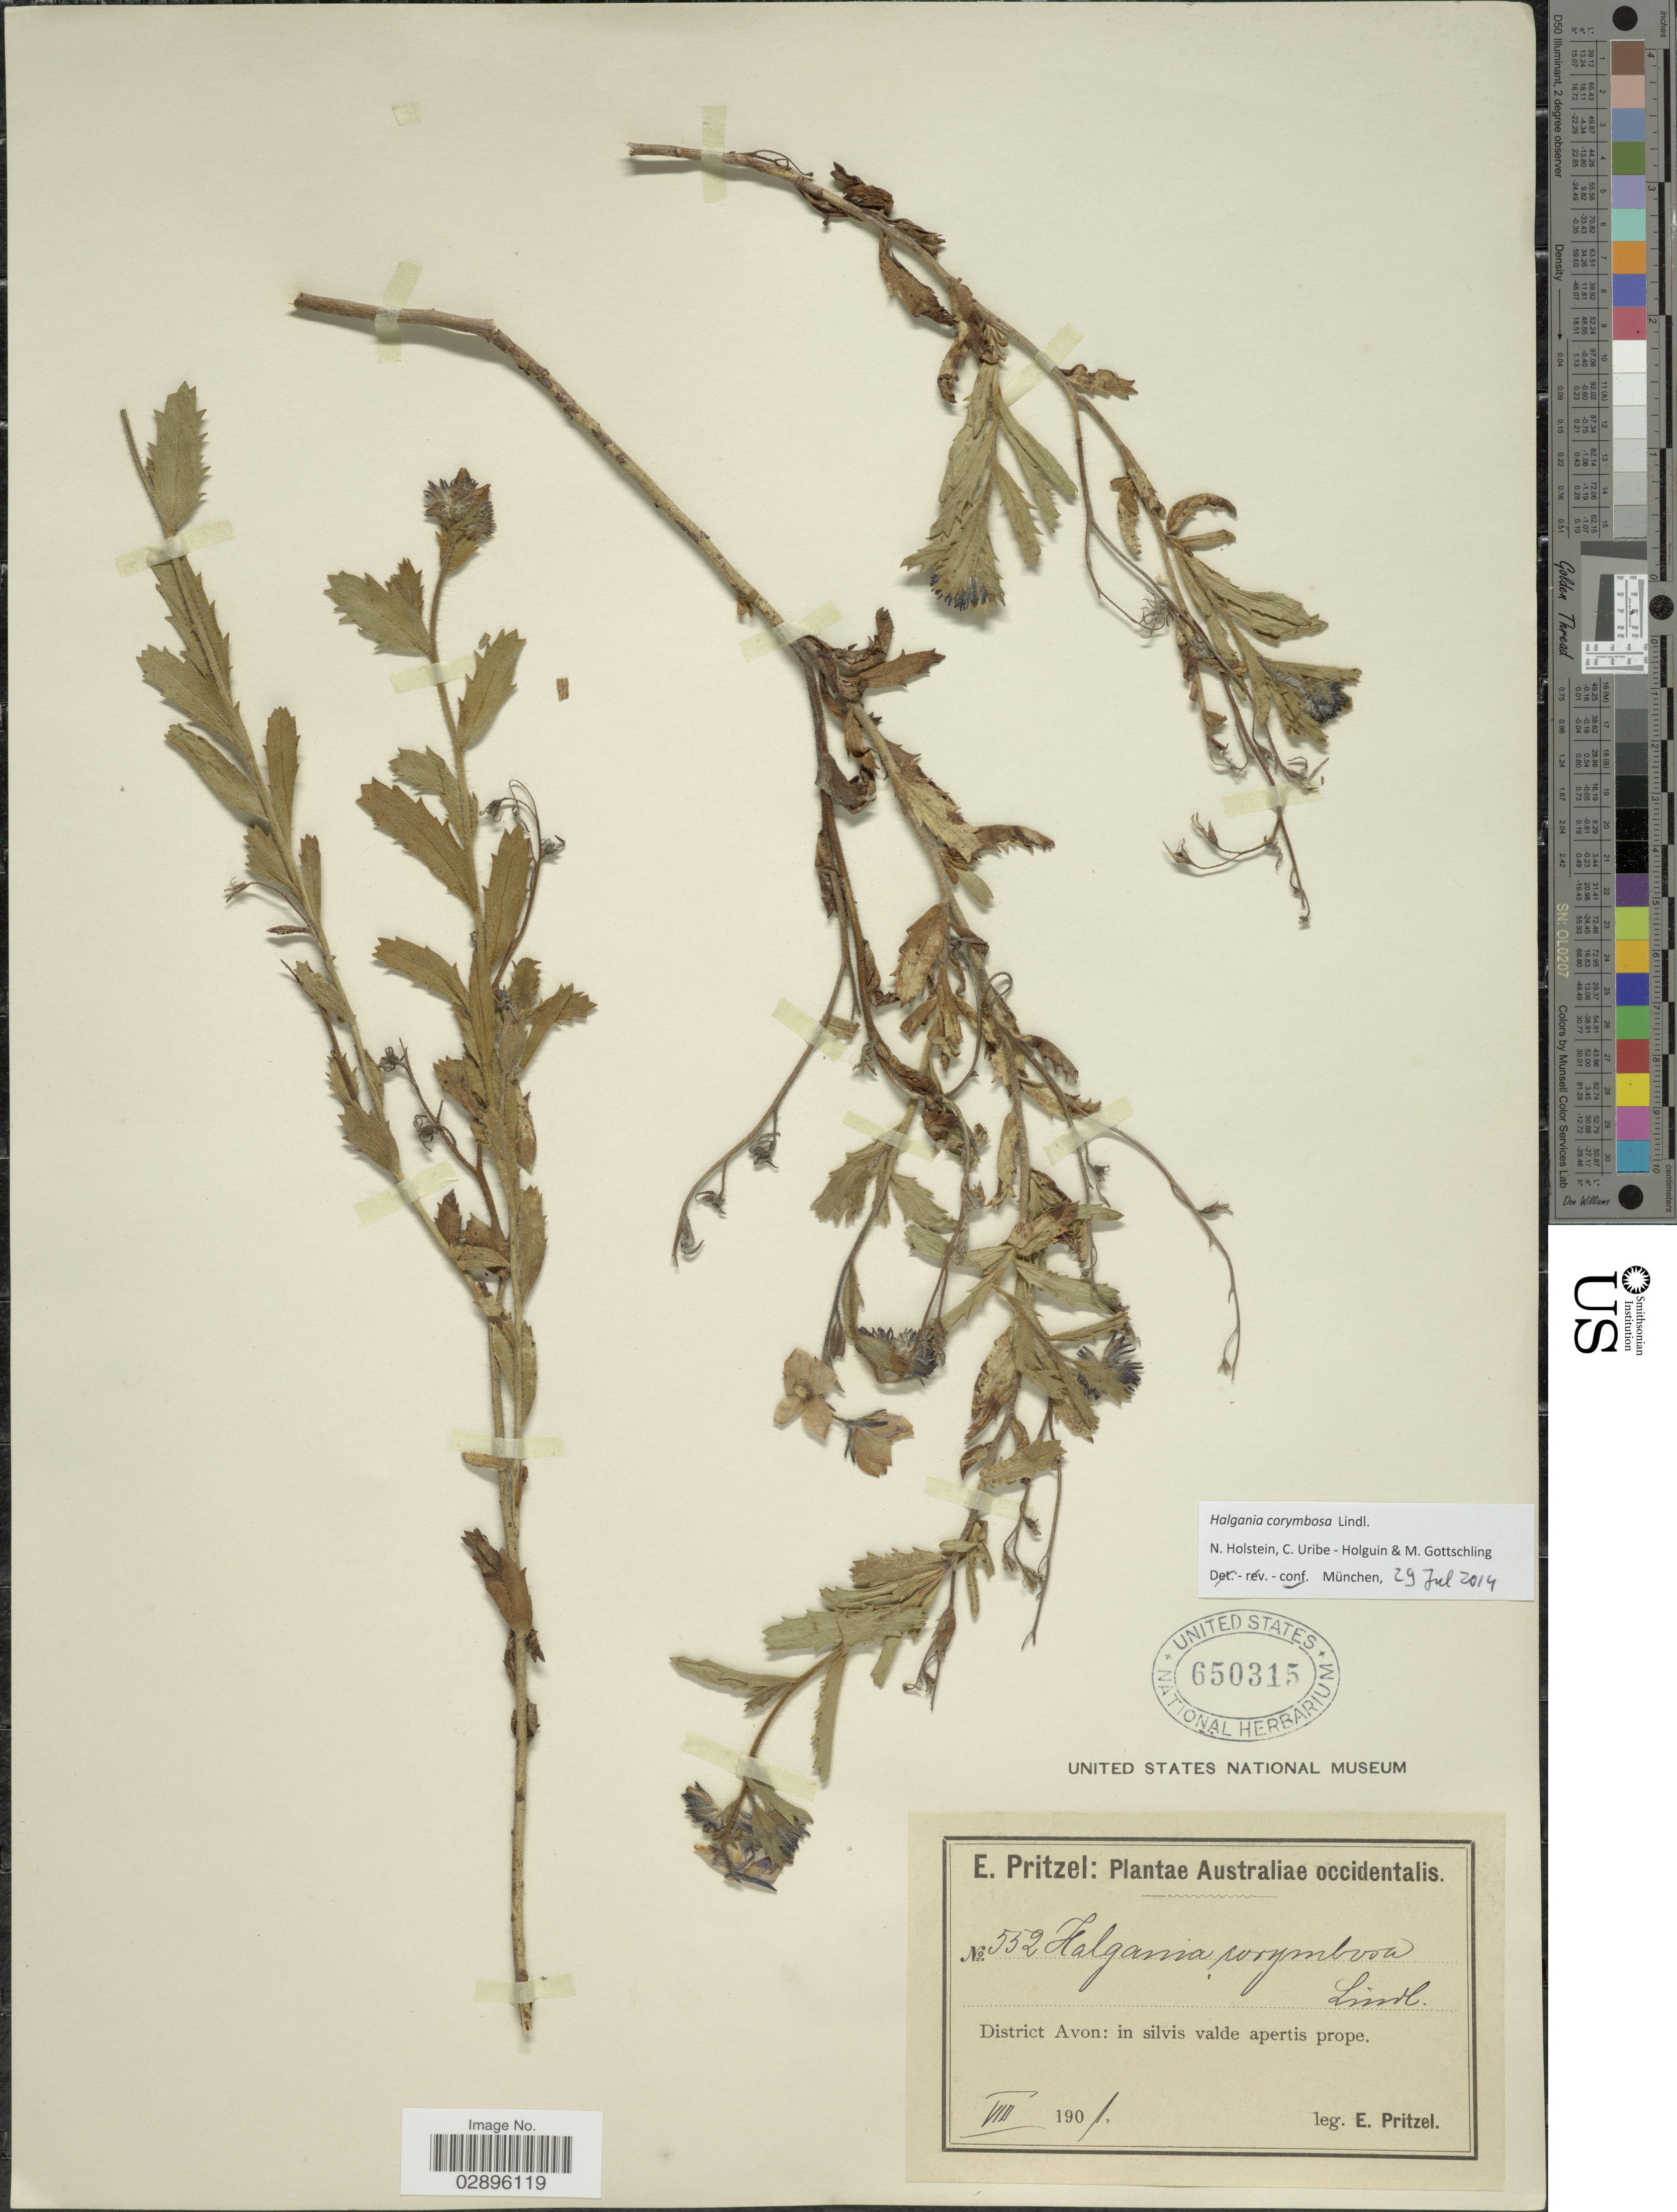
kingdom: Plantae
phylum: Tracheophyta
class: Magnoliopsida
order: Boraginales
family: Ehretiaceae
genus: Halgania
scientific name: Halgania corymbosa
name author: Lindl.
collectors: E. G. Pritzel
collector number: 552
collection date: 1901-08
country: Australia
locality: District Avon: in silvis valde apertis prope.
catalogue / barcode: US 650315